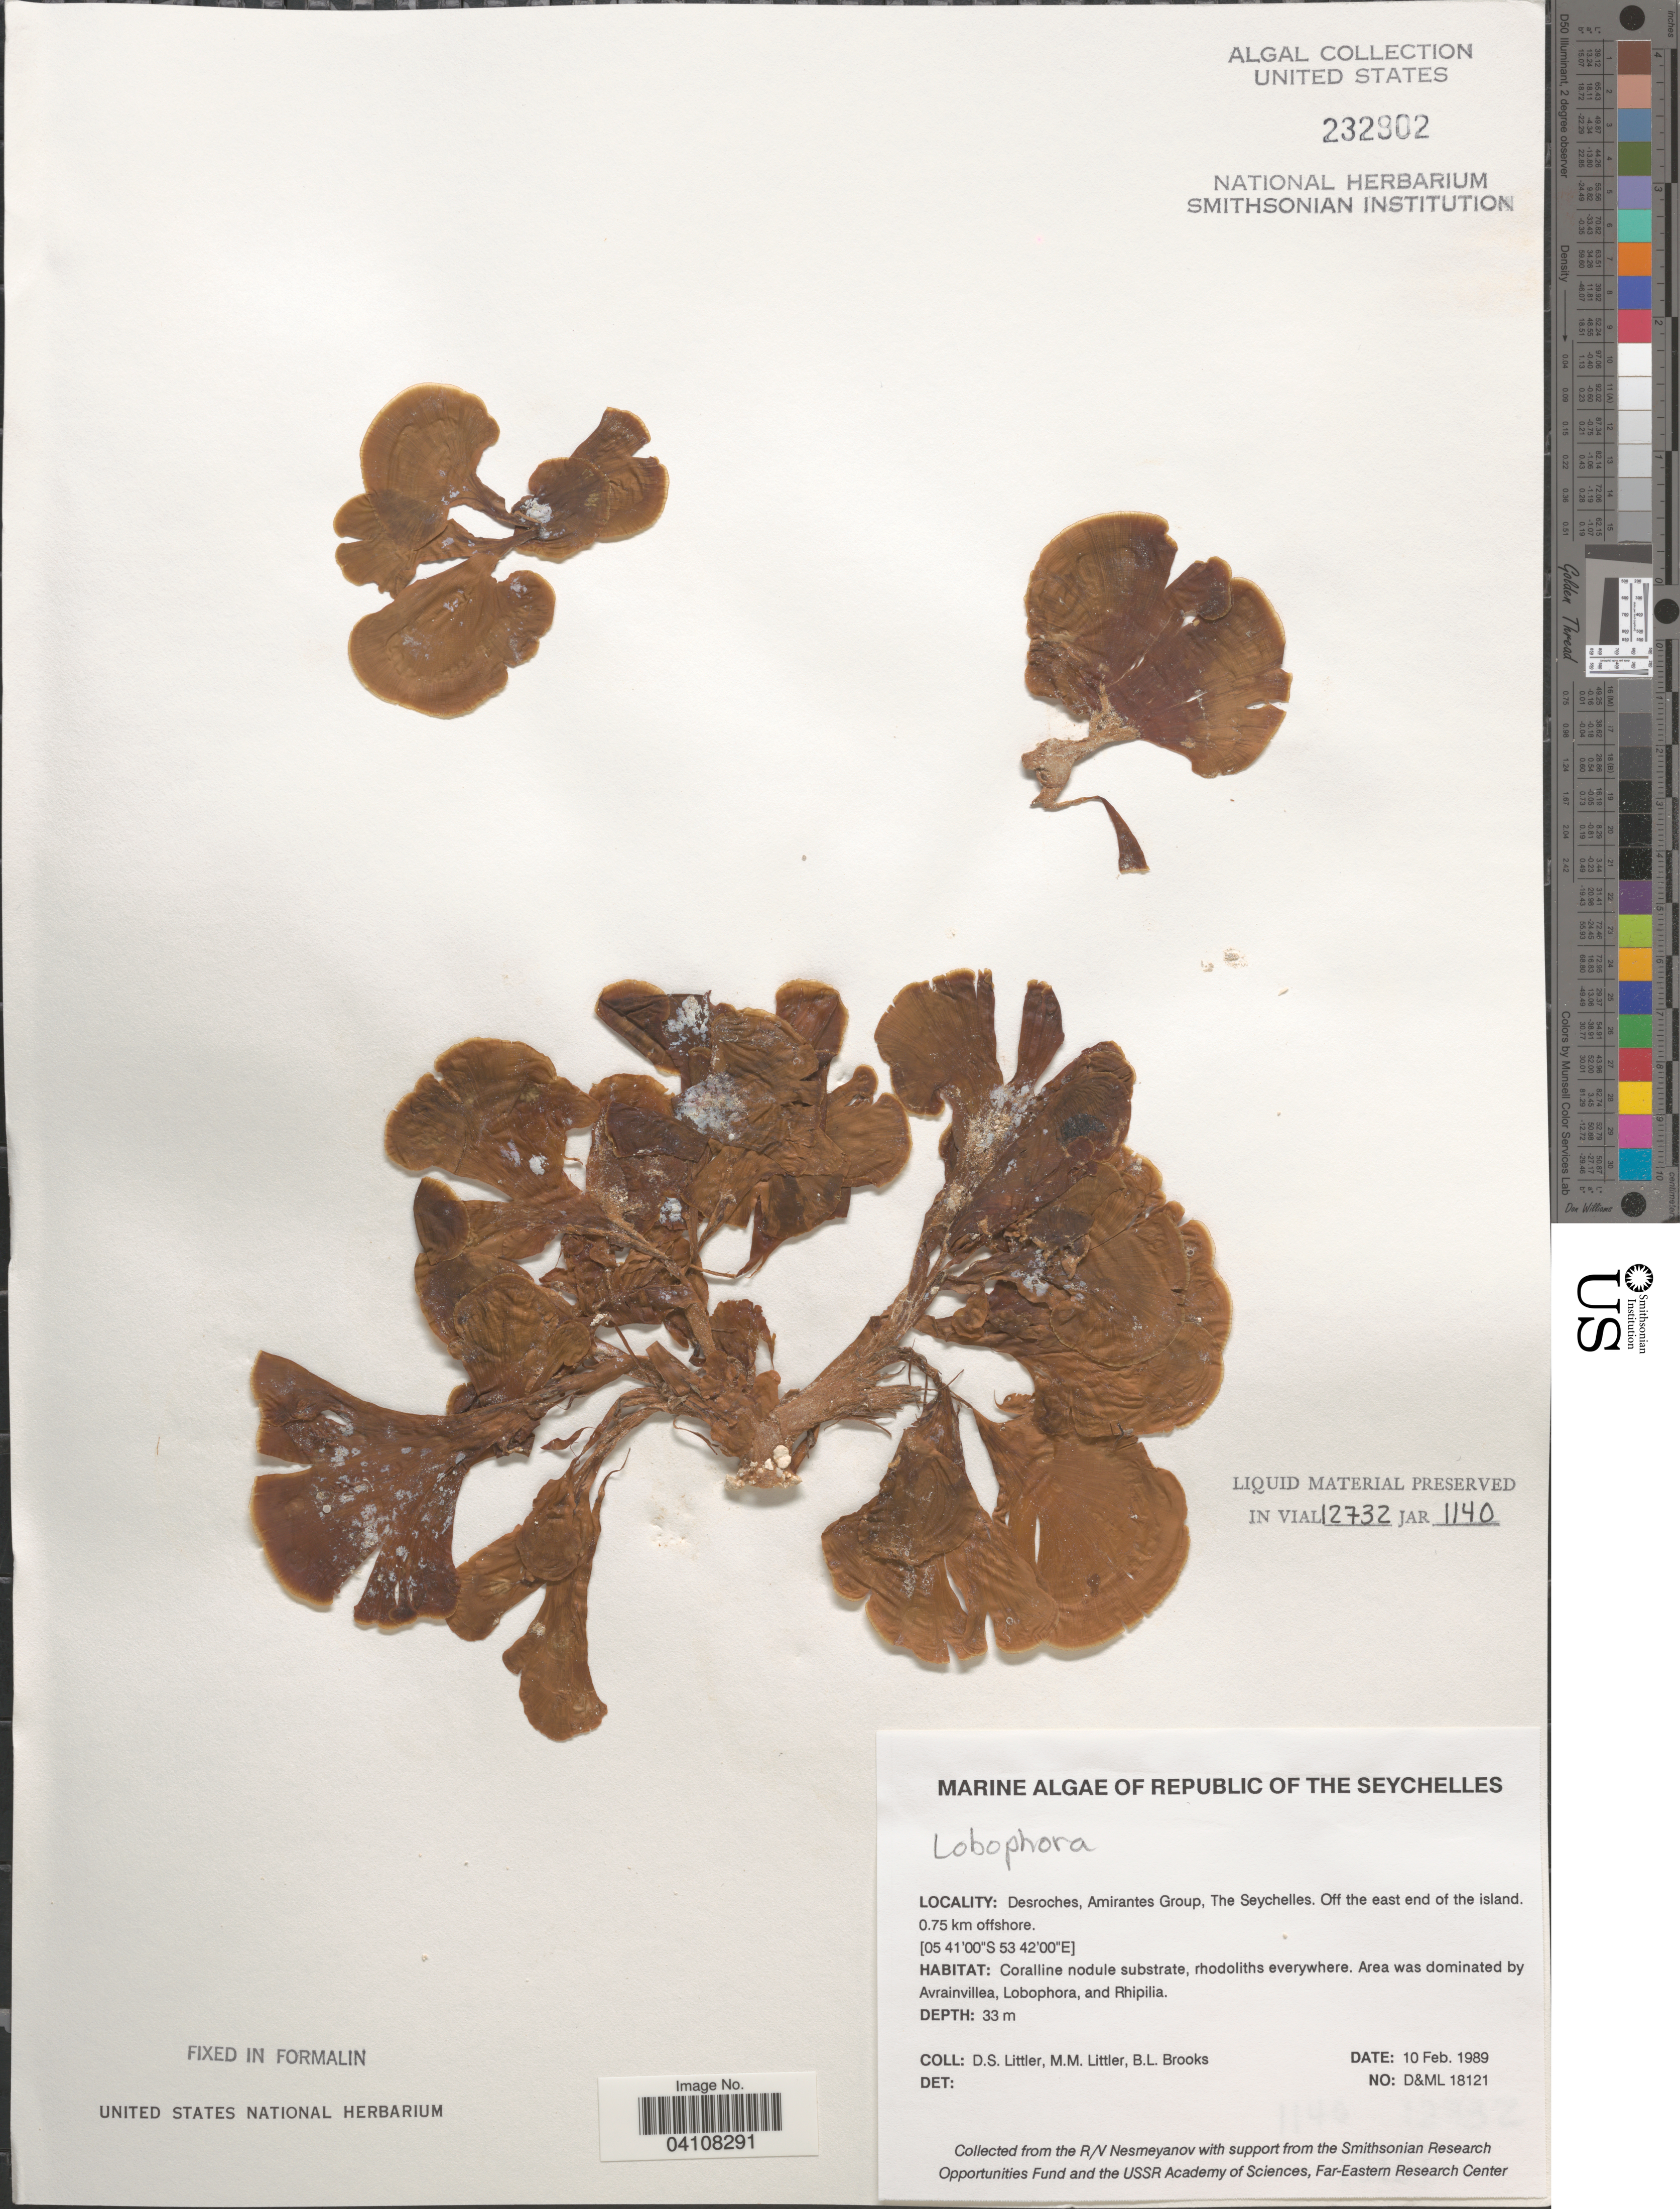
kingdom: Chromista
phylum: Ochrophyta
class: Phaeophyceae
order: Dictyotales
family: Dictyotaceae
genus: Lobophora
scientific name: Lobophora sp.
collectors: D. S. Littler & B. Brooks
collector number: D&ML18121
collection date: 1989-02-10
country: Seychelles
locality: Republic of The Seychelles. Desroches, Amirantes Group. Off the east end of the island. 0.75 km offshore.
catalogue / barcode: US 232902